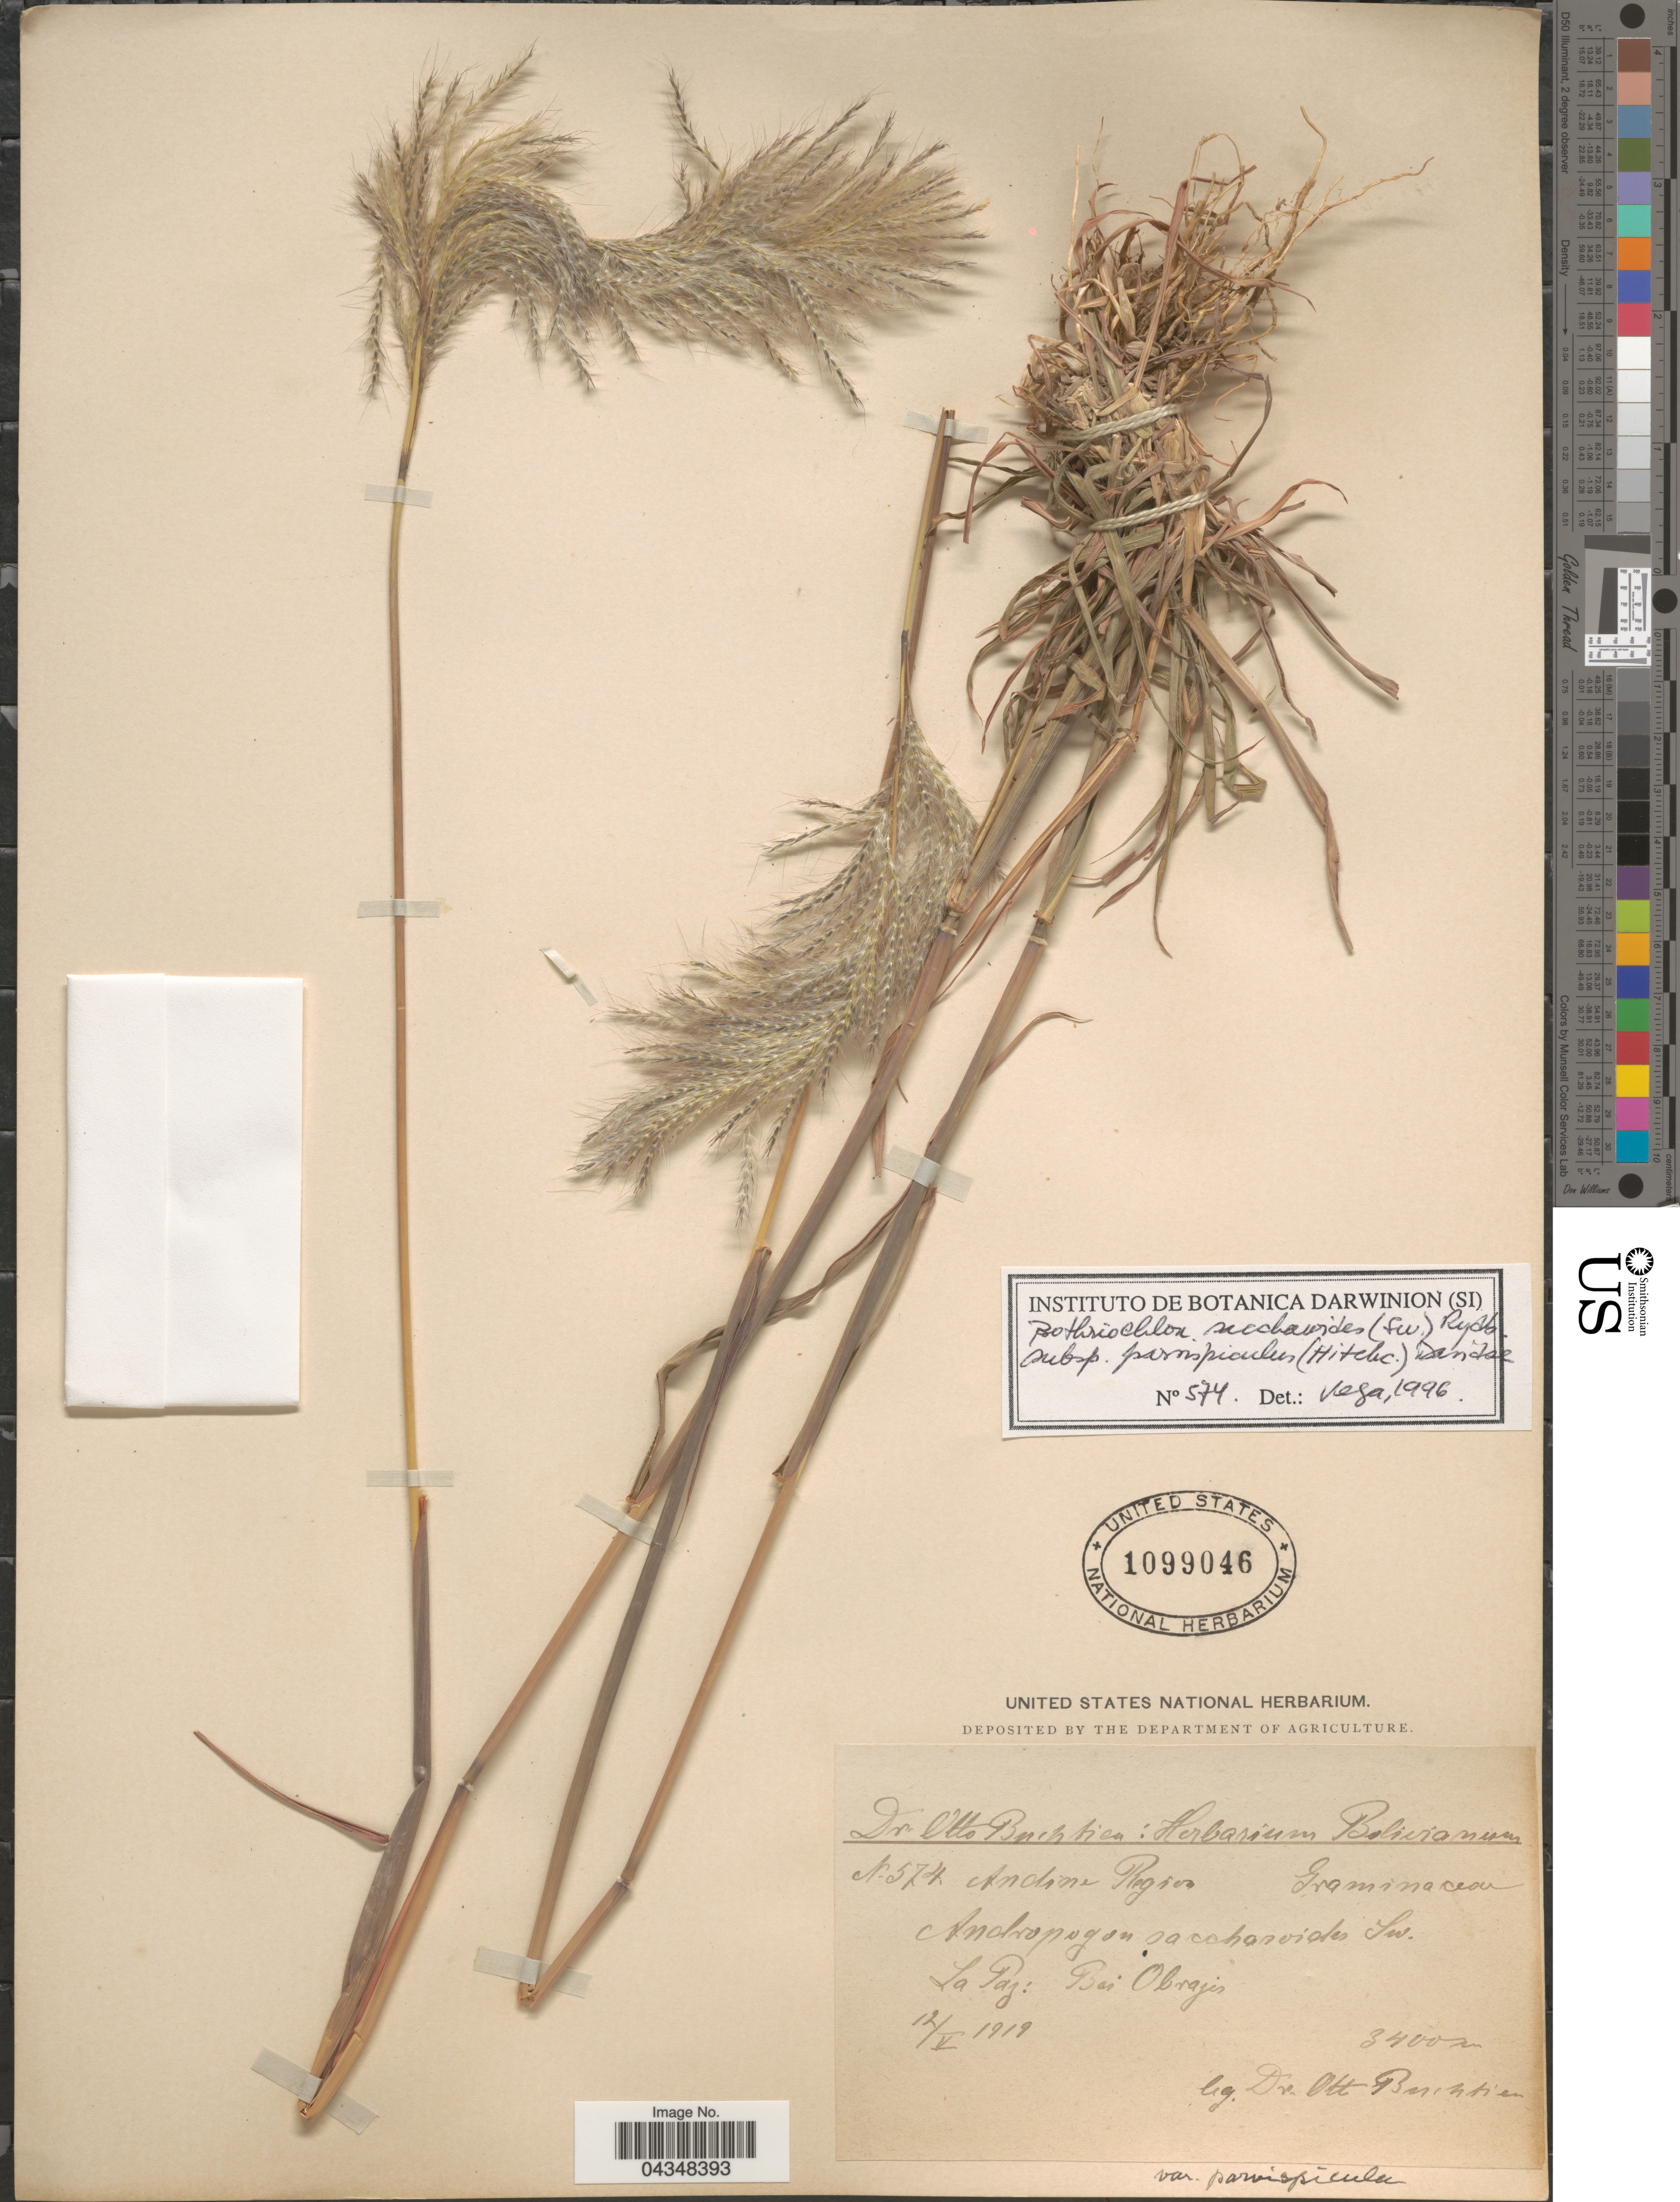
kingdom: Plantae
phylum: Tracheophyta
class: Liliopsida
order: Poales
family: Poaceae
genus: Bothriochloa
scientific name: Bothriochloa saccharoides var. parvispicula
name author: (Hitchc.) Tovar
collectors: O. Buchtien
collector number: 574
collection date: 1919-05-12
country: Bolivia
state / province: La Paz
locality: Andine Region. Bei Obrajes.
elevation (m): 3400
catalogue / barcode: US 1099046